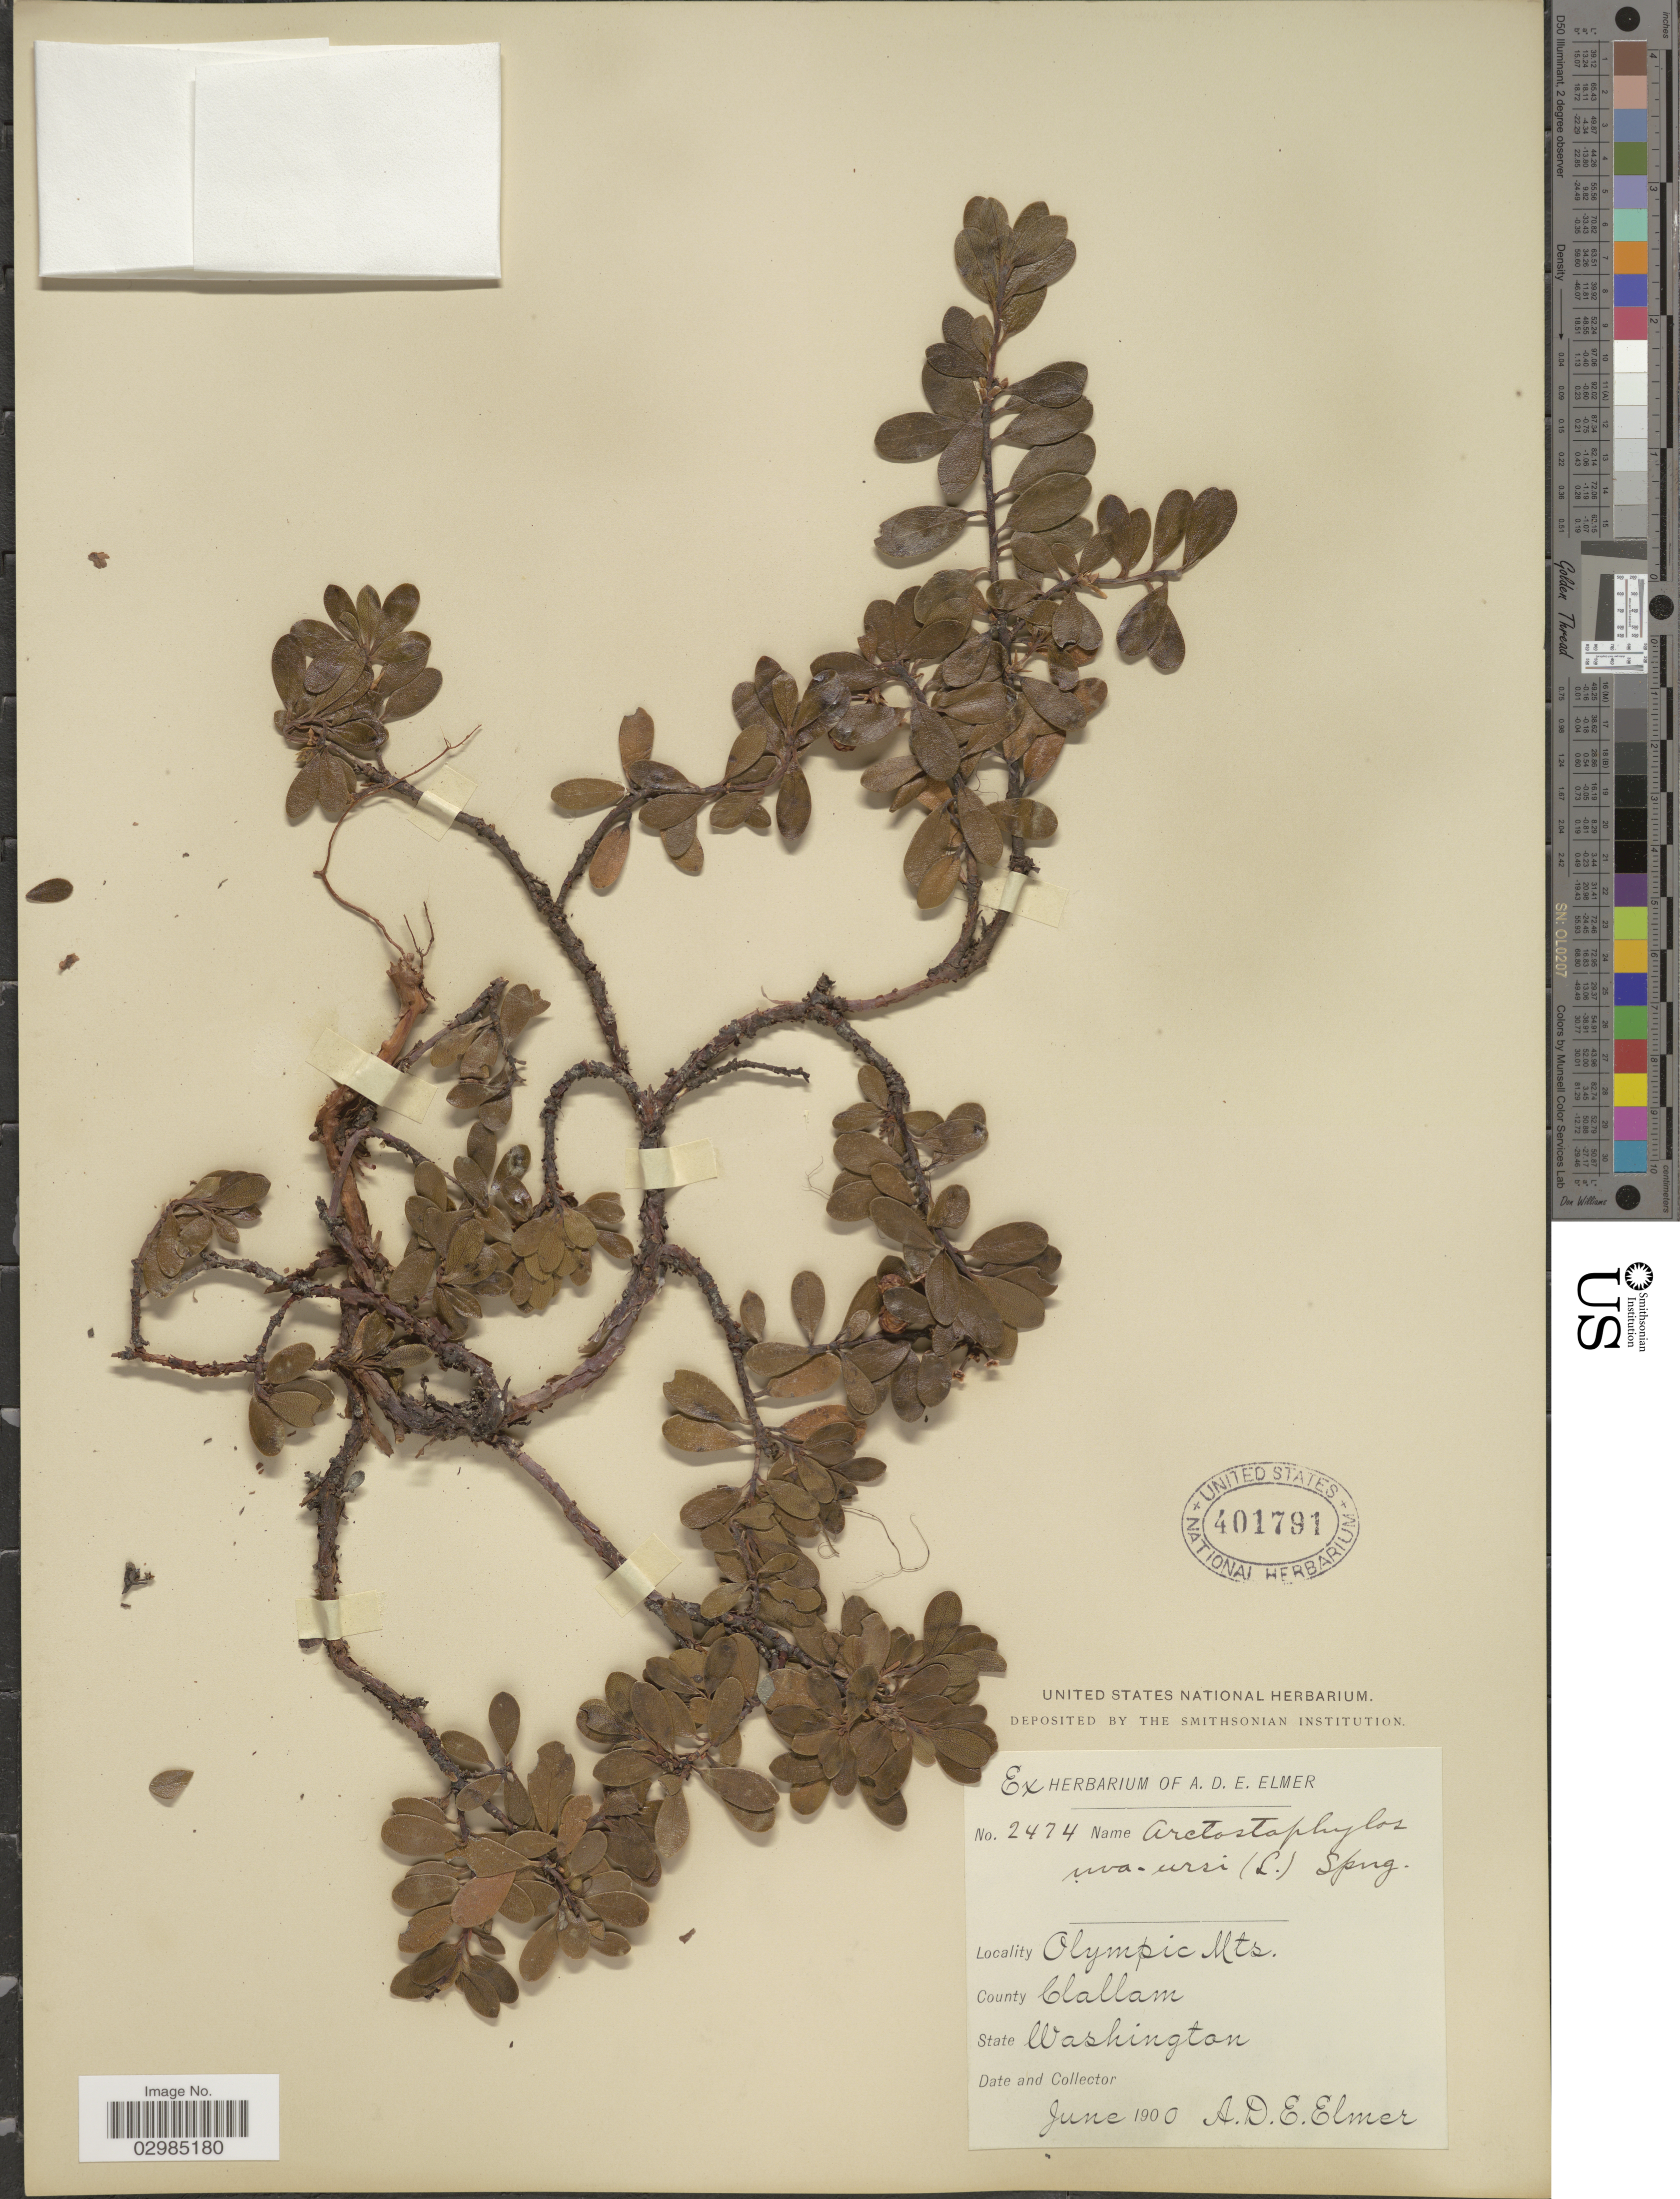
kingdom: Plantae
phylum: Tracheophyta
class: Magnoliopsida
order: Ericales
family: Ericaceae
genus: Arctostaphylos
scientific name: Arctostaphylos uva-ursi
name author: (L.) Spreng.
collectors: A. D. E. Elmer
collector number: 2474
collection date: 1900-06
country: United States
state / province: Washington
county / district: Clallam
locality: Olympic Mts., County Clallam.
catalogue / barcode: US 401791